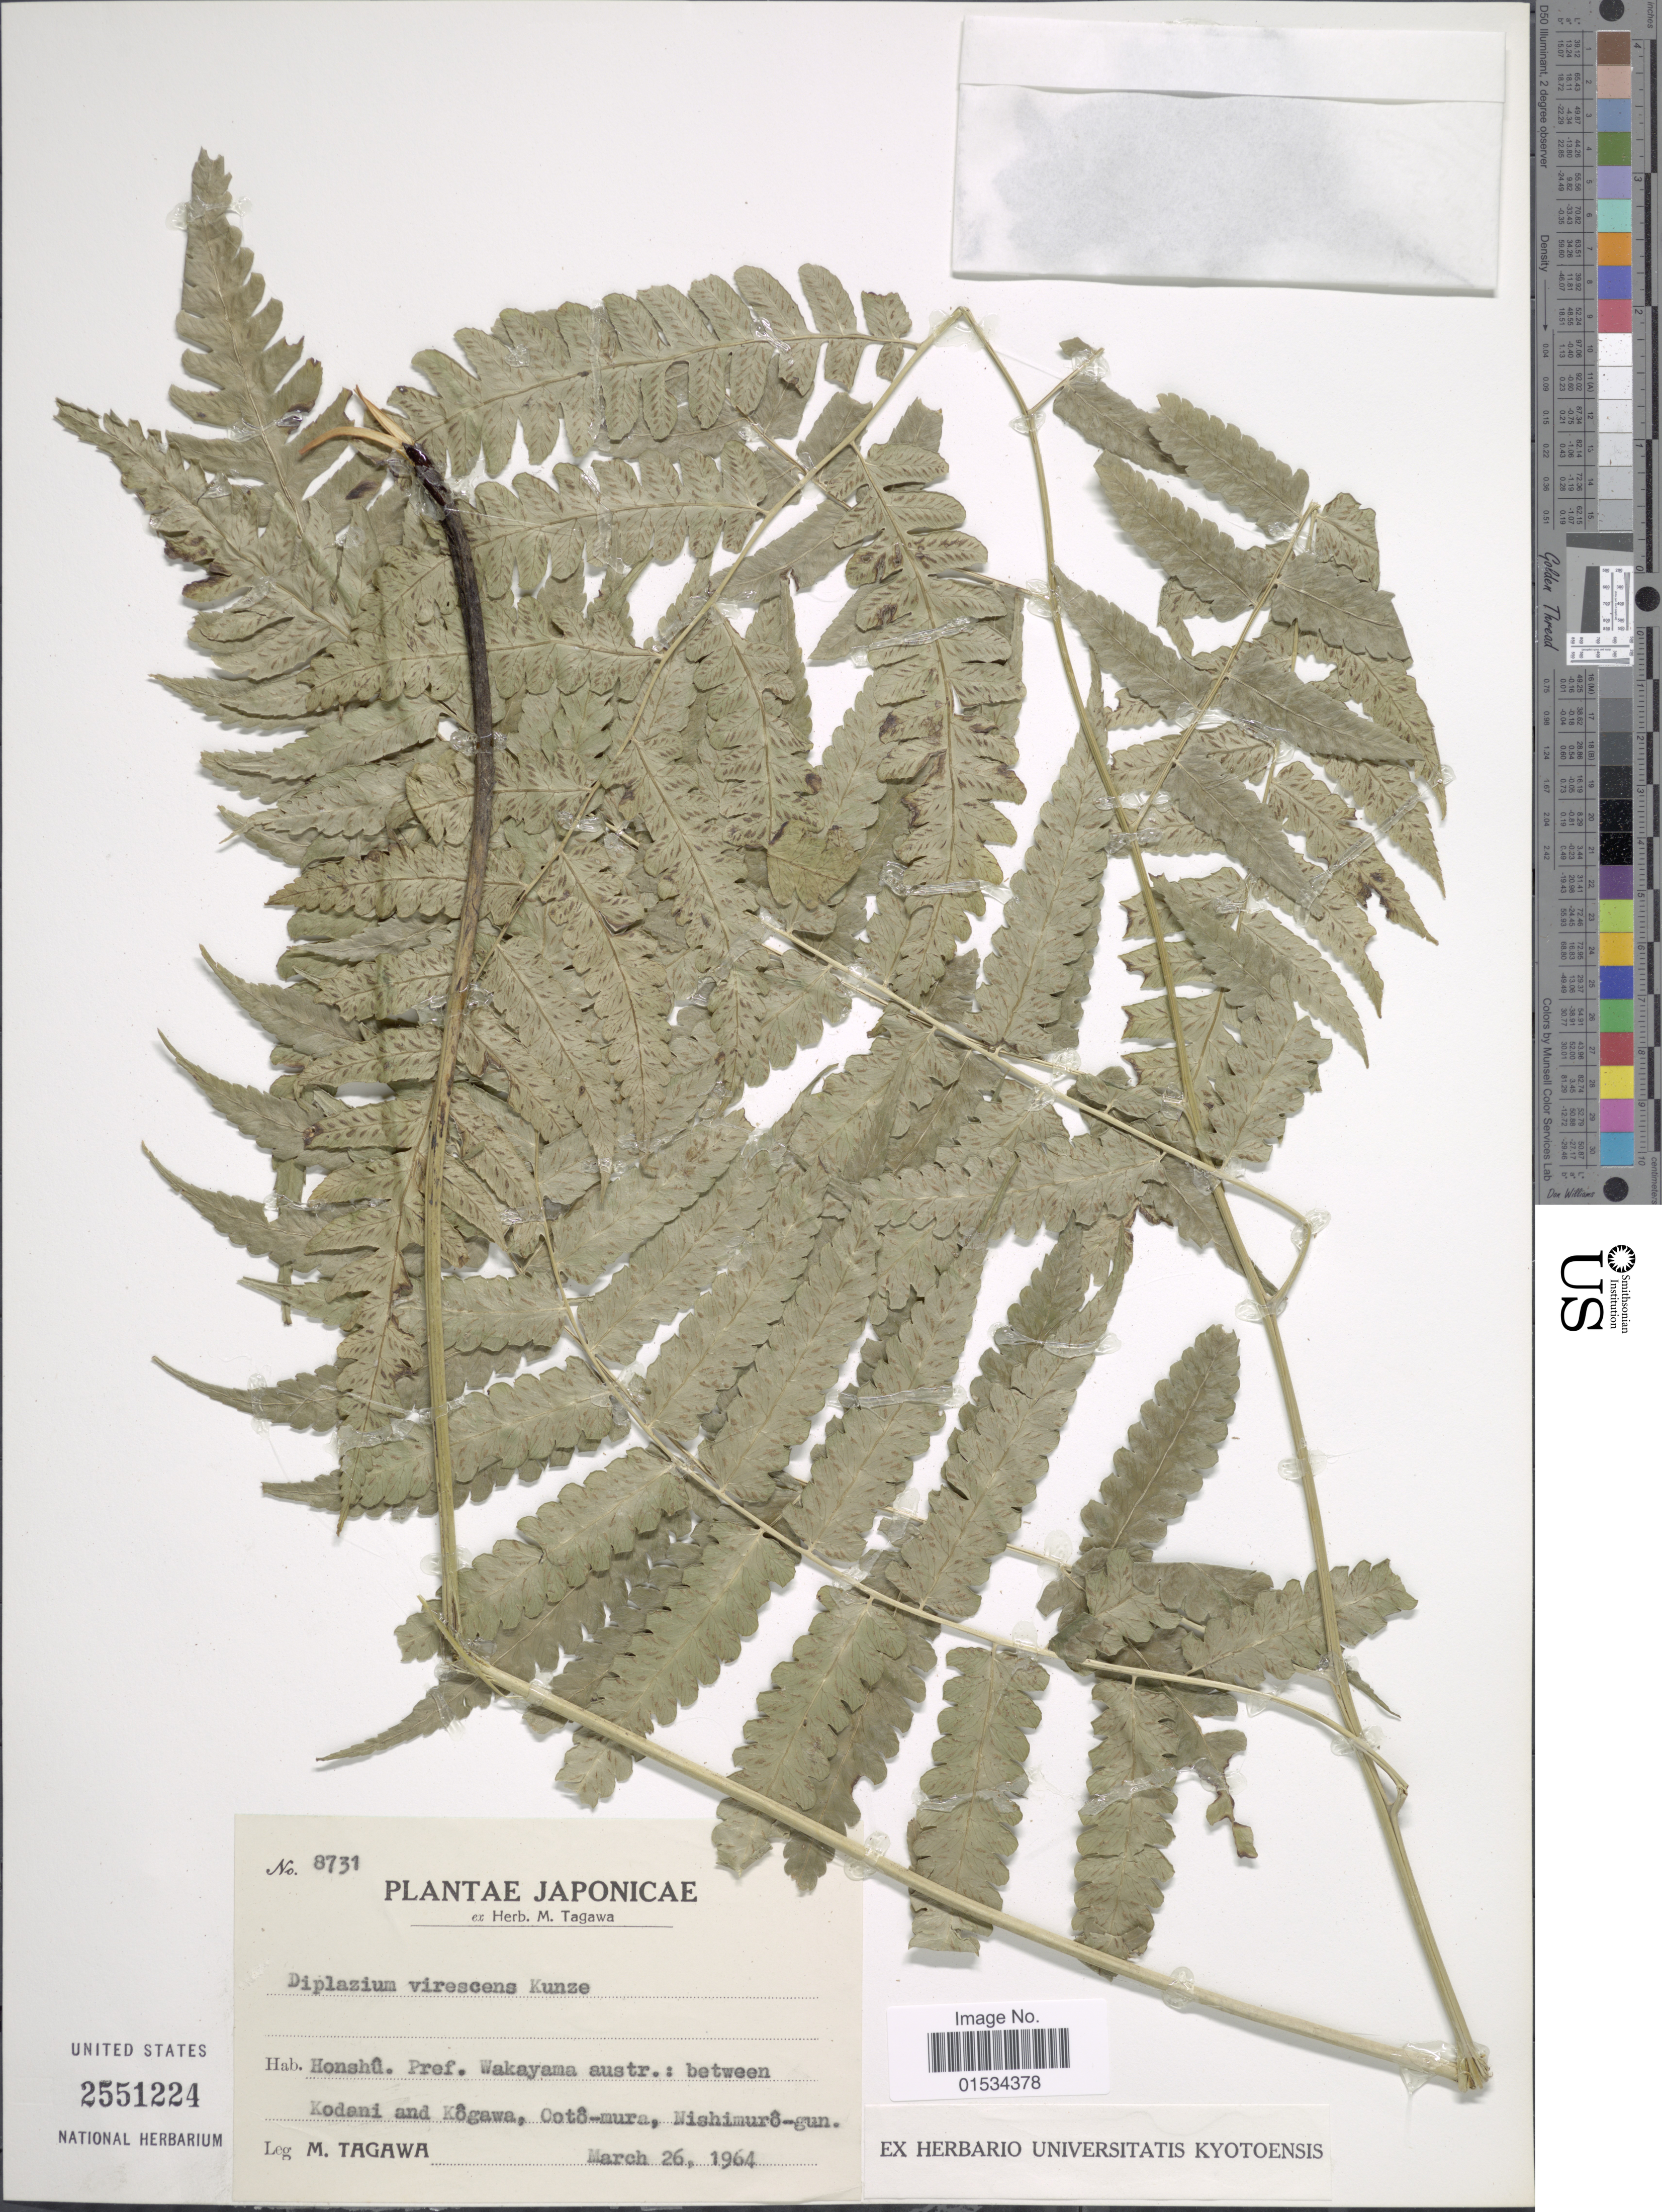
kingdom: Plantae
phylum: Tracheophyta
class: Polypodiopsida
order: Polypodiales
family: Athyriaceae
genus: Diplazium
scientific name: Diplazium virescens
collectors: M. Tagawa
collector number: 8731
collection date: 1964-03-26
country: Japan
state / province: Wakayama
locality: Austr. ; between Kodani and Kogawa, Ooto-mura, Nishimuro-gun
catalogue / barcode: US 2551224